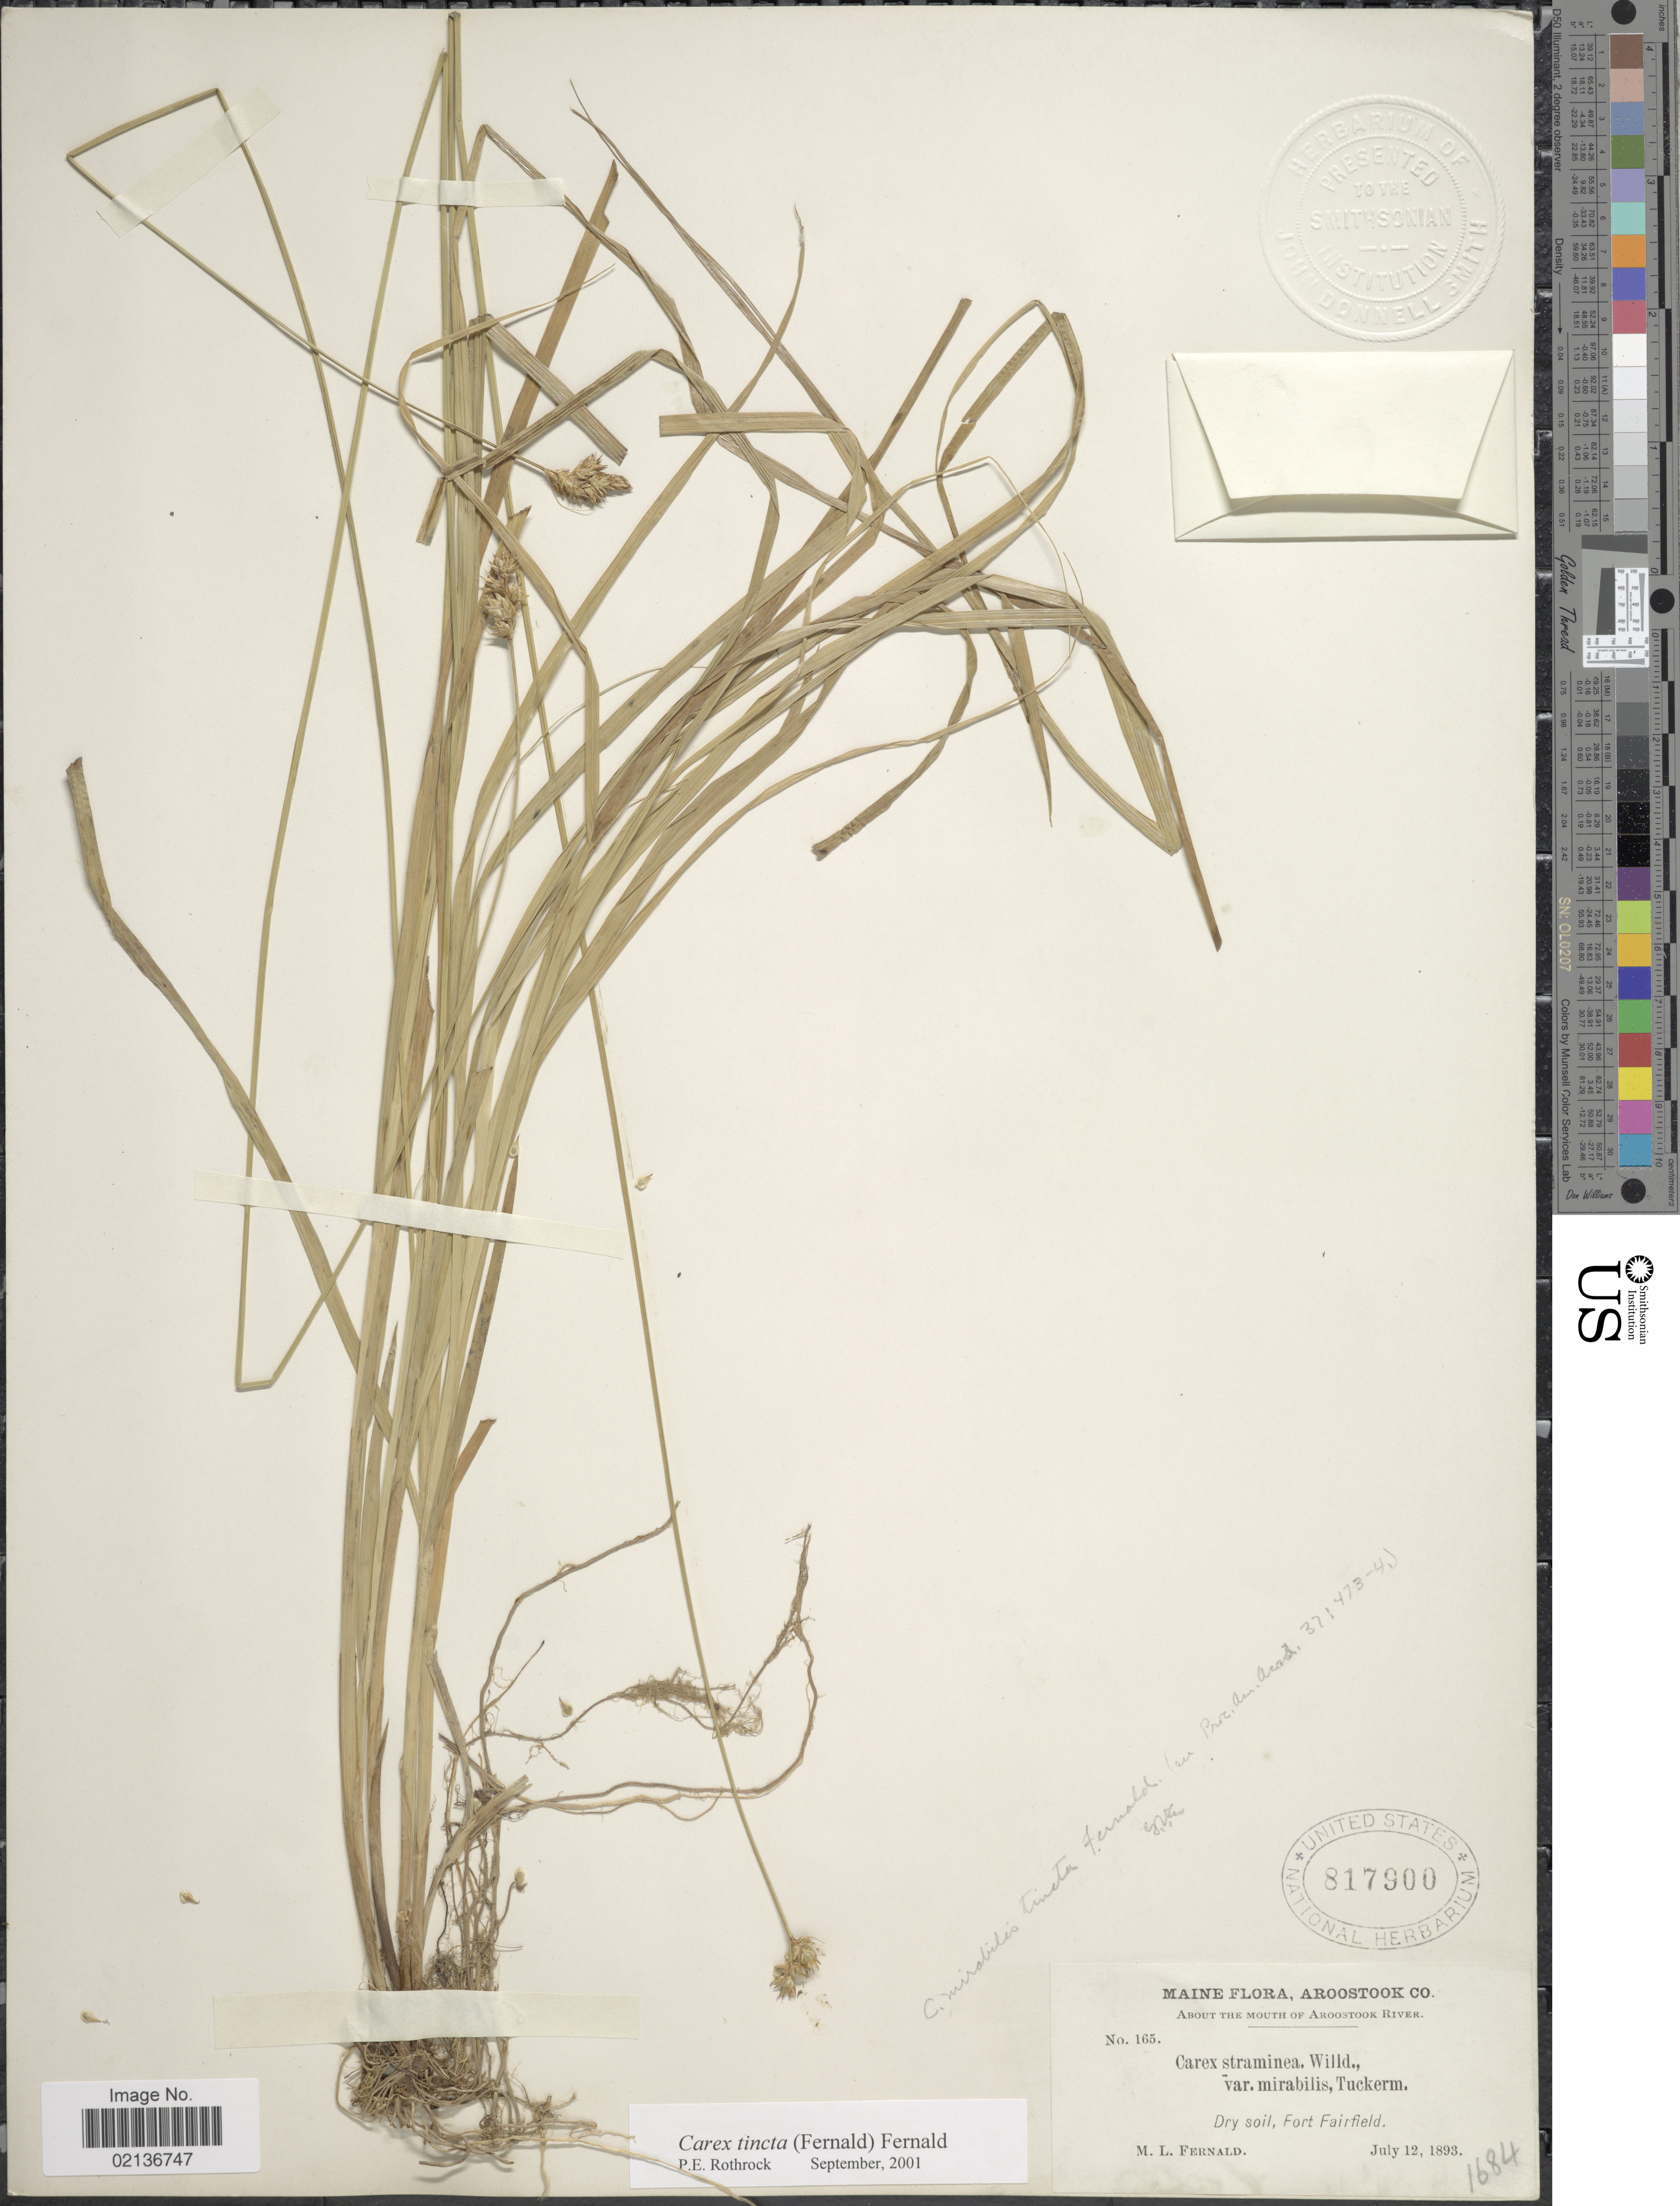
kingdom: Plantae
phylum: Tracheophyta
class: Liliopsida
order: Poales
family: Cyperaceae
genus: Carex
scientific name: Carex tincta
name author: (Fernald) Fernald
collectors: M. L. Fernald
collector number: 165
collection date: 1893-07-12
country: United States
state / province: Maine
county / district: Aroostook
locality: About the Mouth of Aroostook River, Fort Fairfield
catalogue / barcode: US 817900